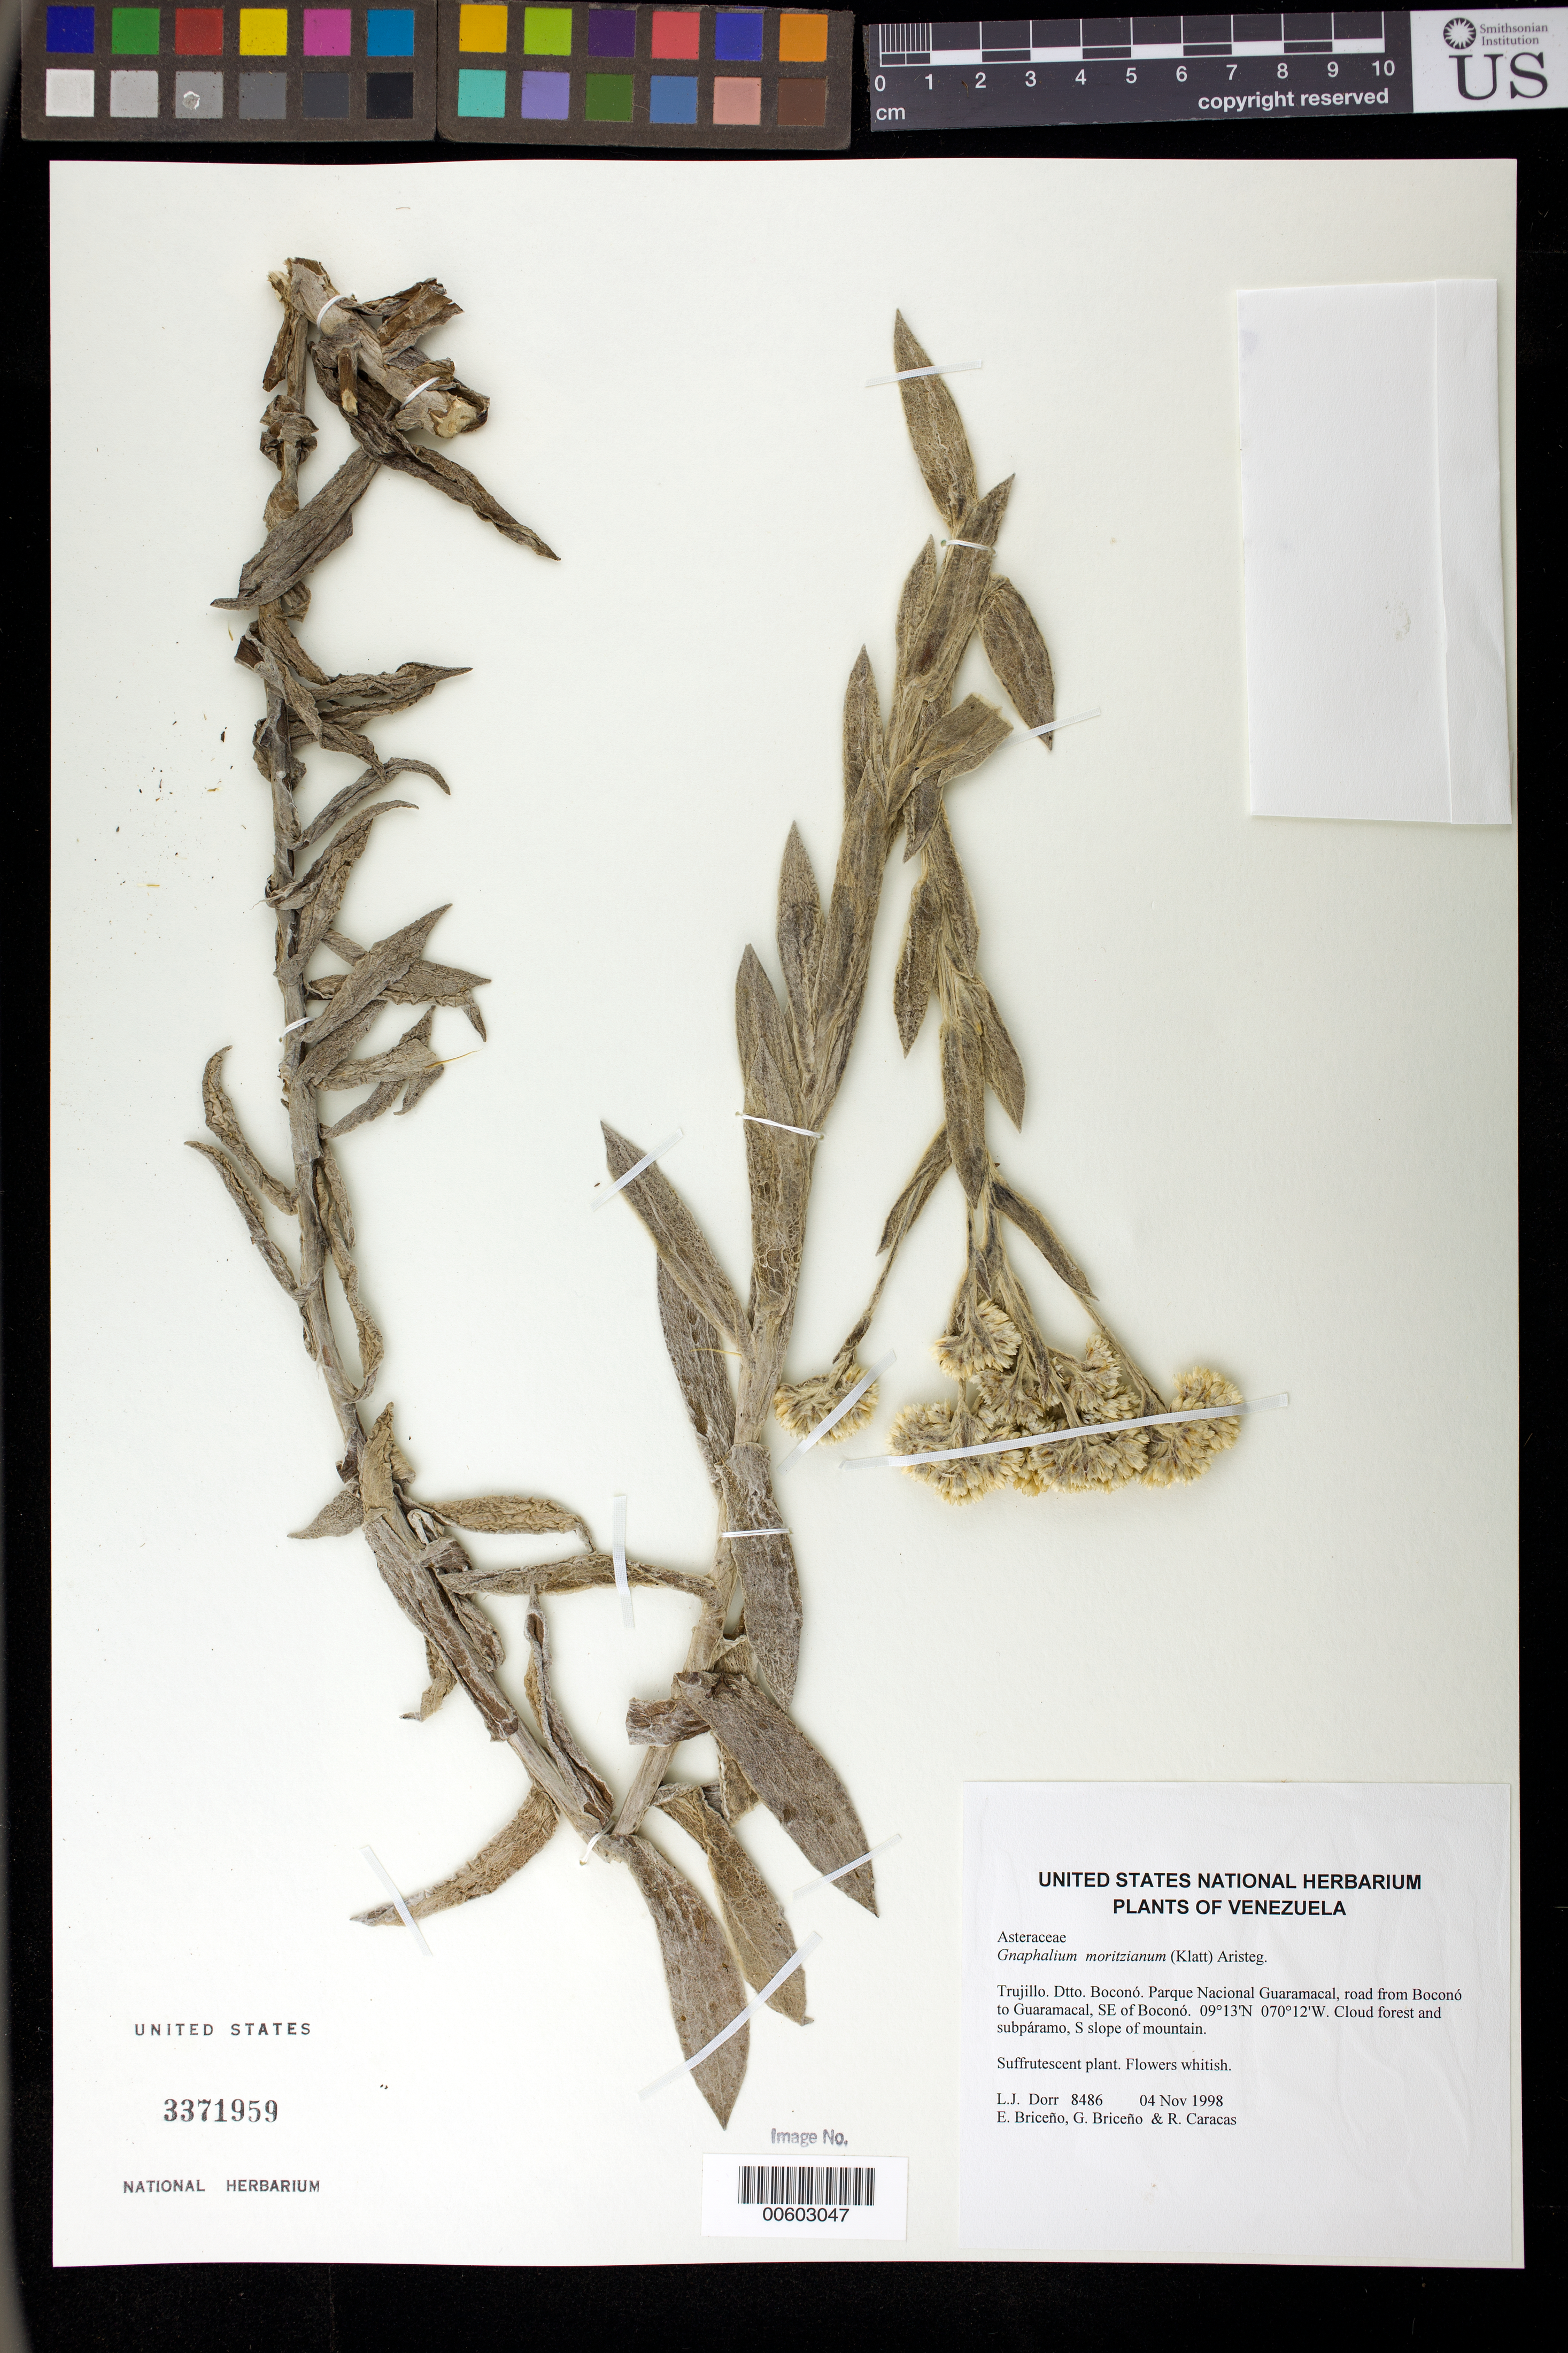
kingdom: Plantae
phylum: Tracheophyta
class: Magnoliopsida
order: Asterales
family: Asteraceae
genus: Gnaphalium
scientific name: Gnaphalium moritzianum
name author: (Klatt) Aristeg.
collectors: L. J. Dorr, E. Briceño, G. Briceño & R. Caracas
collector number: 8486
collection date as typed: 04 Nov 1998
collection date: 1998-11-04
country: Venezuela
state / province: Trujillo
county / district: Boconó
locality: Parque Nacional Guaramacal, road from Boconó to Guaramacal, SE of Boconó.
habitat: Cloud forest and subpáramo, S slope of mountain.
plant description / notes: BRIT, C, COL, CTES, F, MO, NY, PORT, US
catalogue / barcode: US 3371959